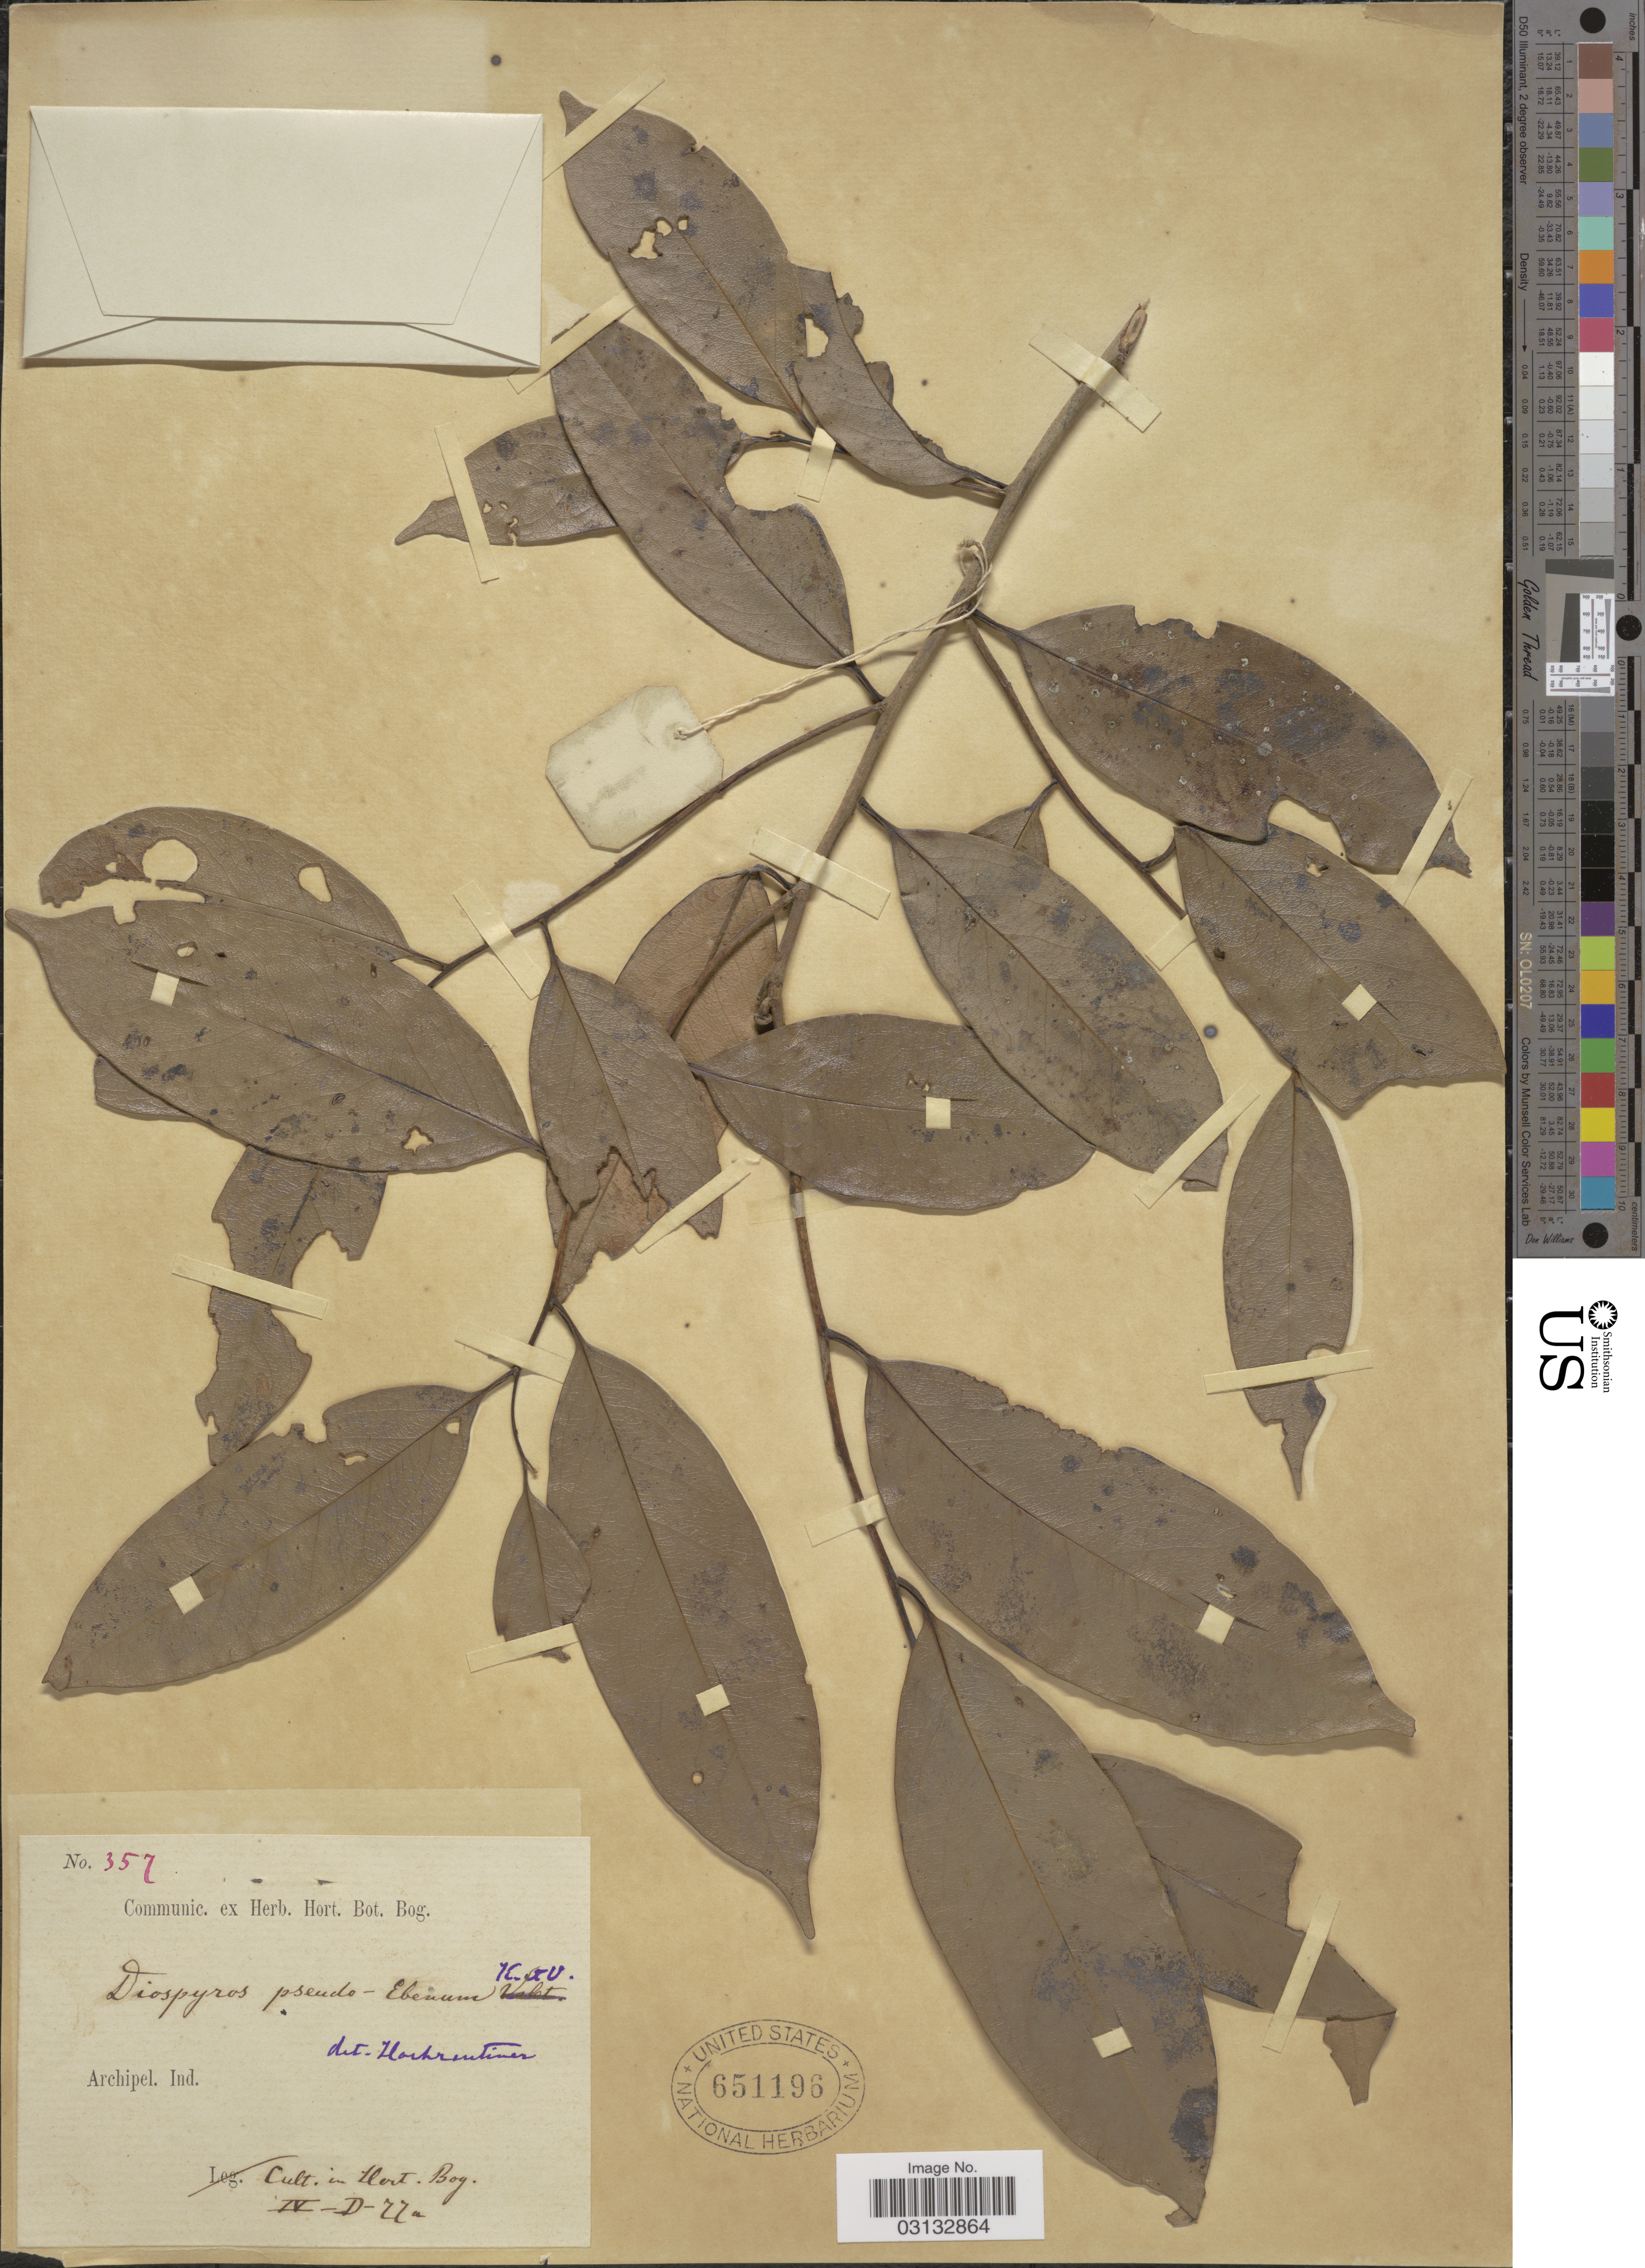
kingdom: Plantae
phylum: Tracheophyta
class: Magnoliopsida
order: Ericales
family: Ebenaceae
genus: Diospyros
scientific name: Diospyros pseudebenum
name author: (E. Mey. ex A. DC.) Parm.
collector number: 357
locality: Archipel. Ind. Cult. in Hort. Bog. IV-D-77a.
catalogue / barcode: US 651196